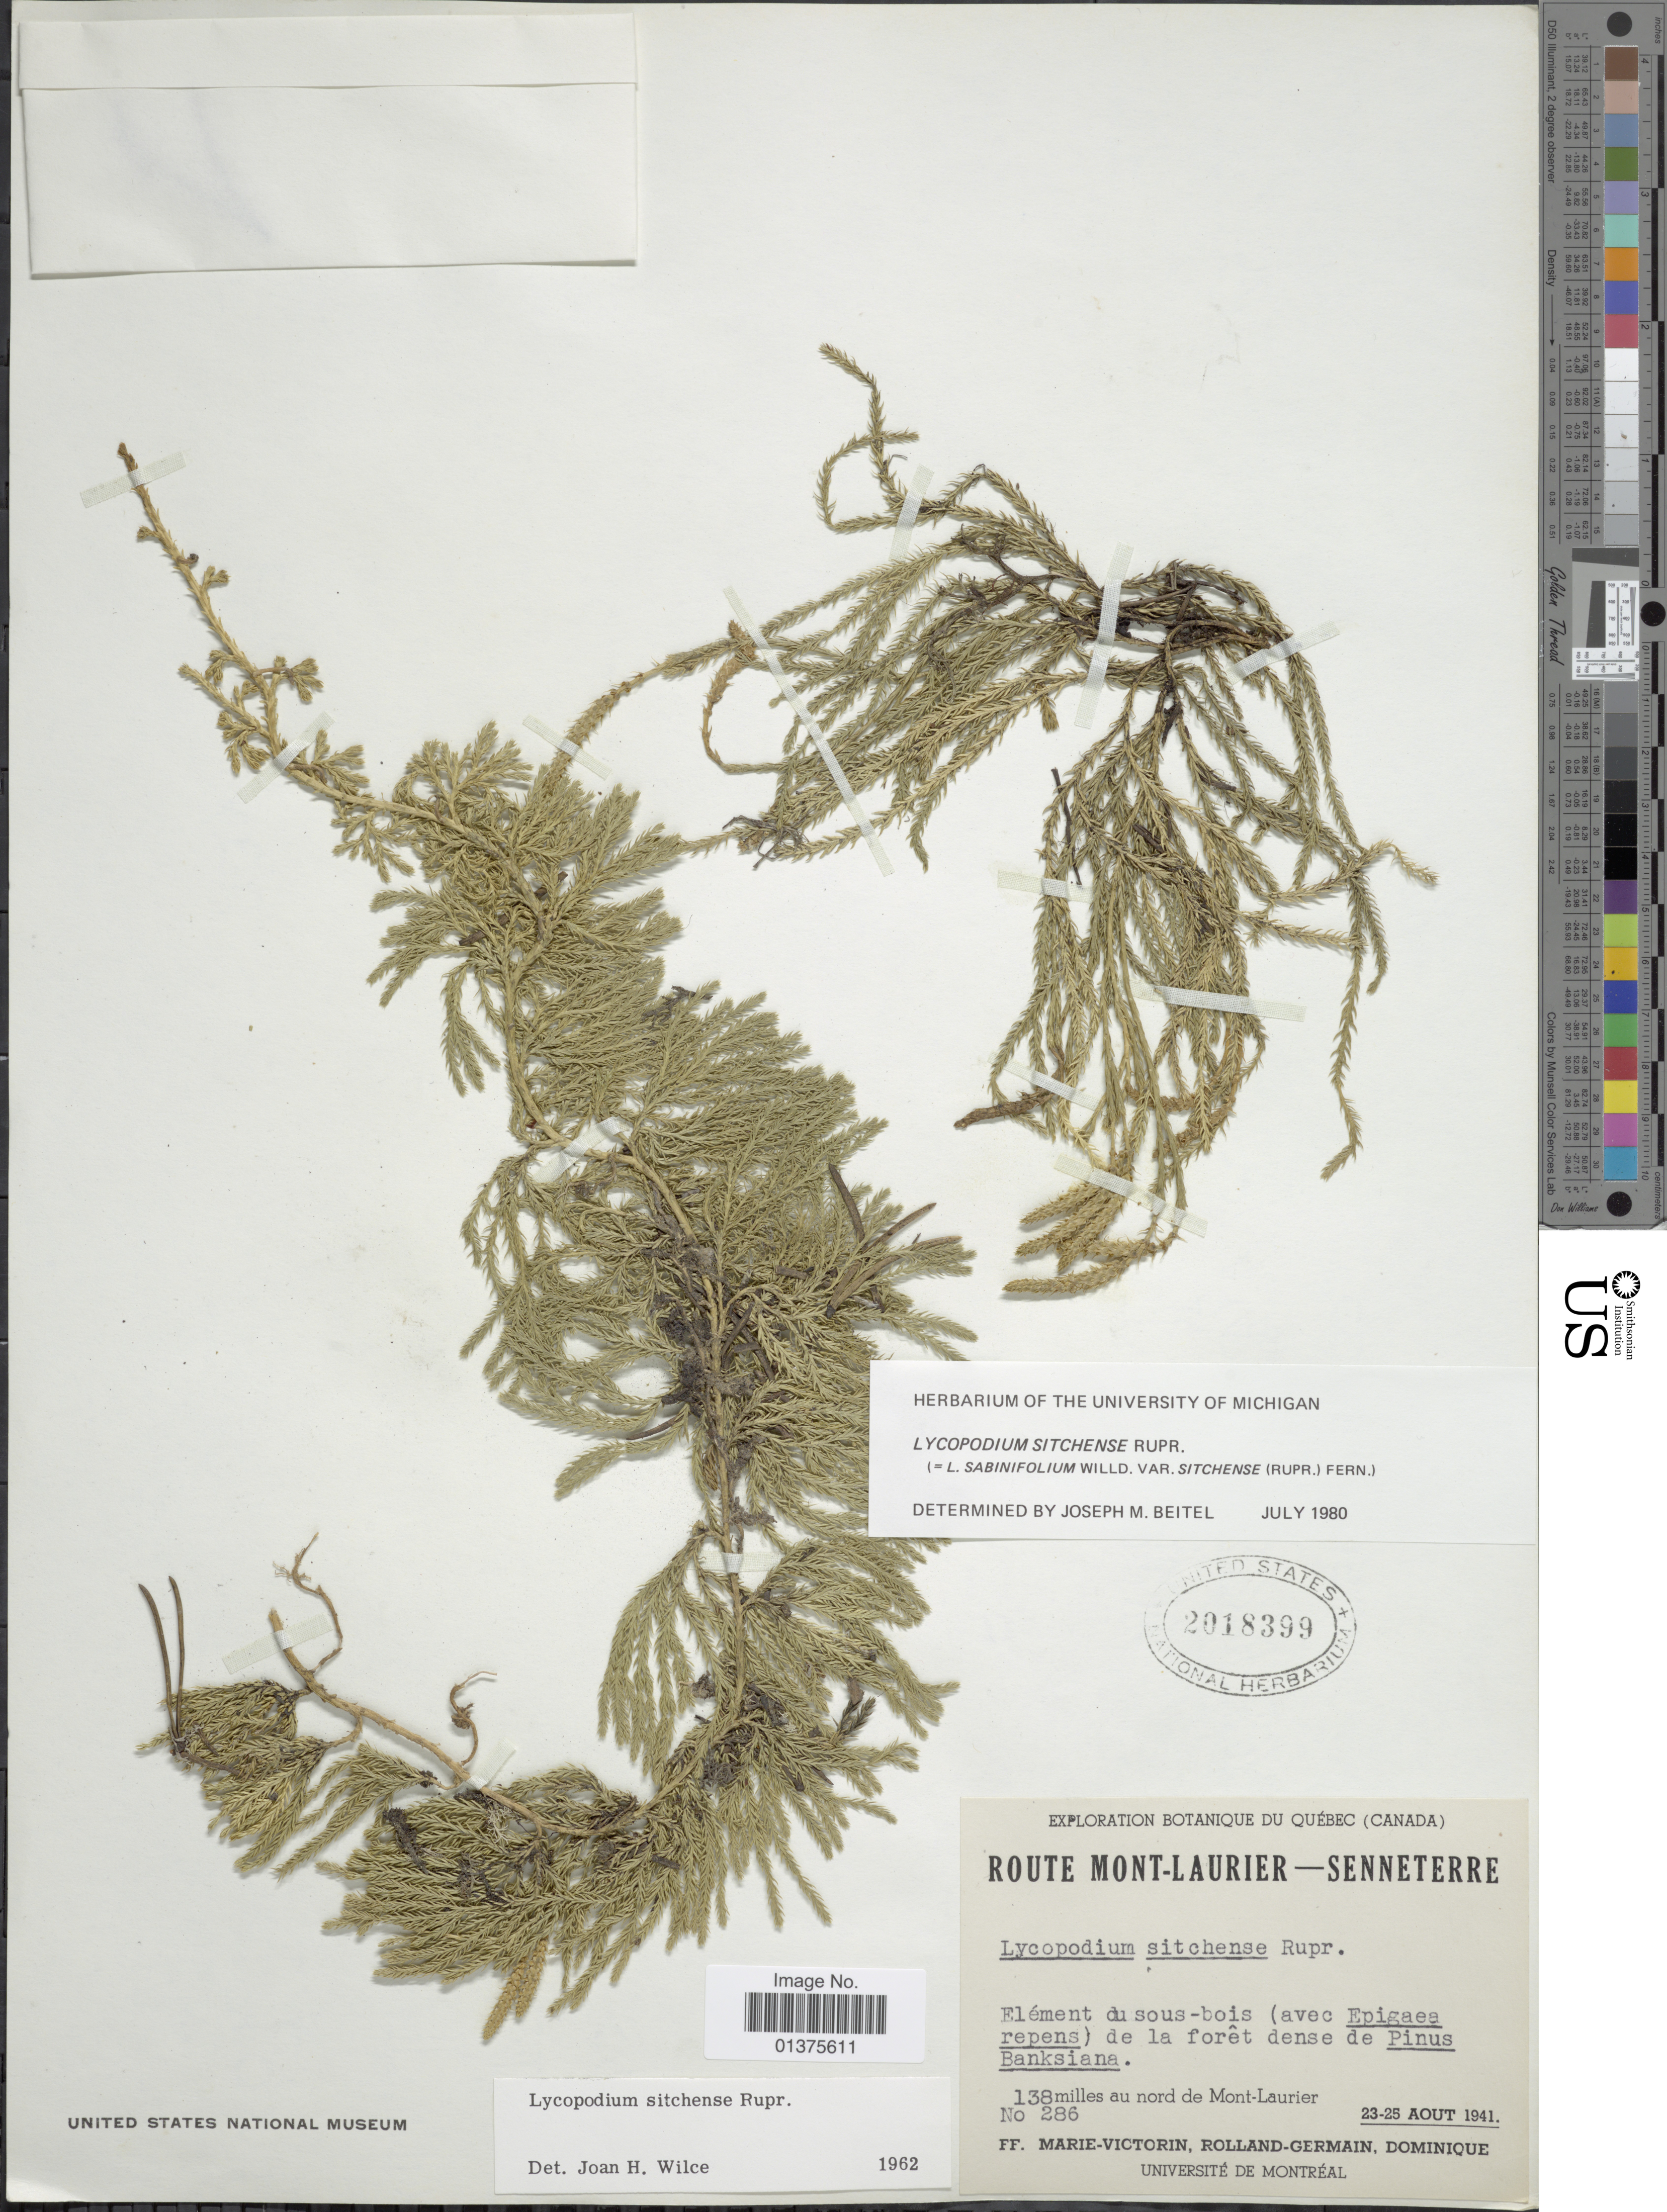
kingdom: Plantae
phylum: Tracheophyta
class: Lycopodiopsida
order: Lycopodiales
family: Lycopodiaceae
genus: Diphasiastrum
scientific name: Diphasiastrum sitchense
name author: (Rupr.) Holub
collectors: Fr. Marie-Victorin, Rolland-Germain & Dominique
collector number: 286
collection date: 1941-08-23/1941-08-25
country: Canada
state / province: Quebec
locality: Route Mont-Lauriere-Senneterre, Elément du sous-bois, 138 miles au nord de Mont-Laurier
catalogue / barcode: US 2018399